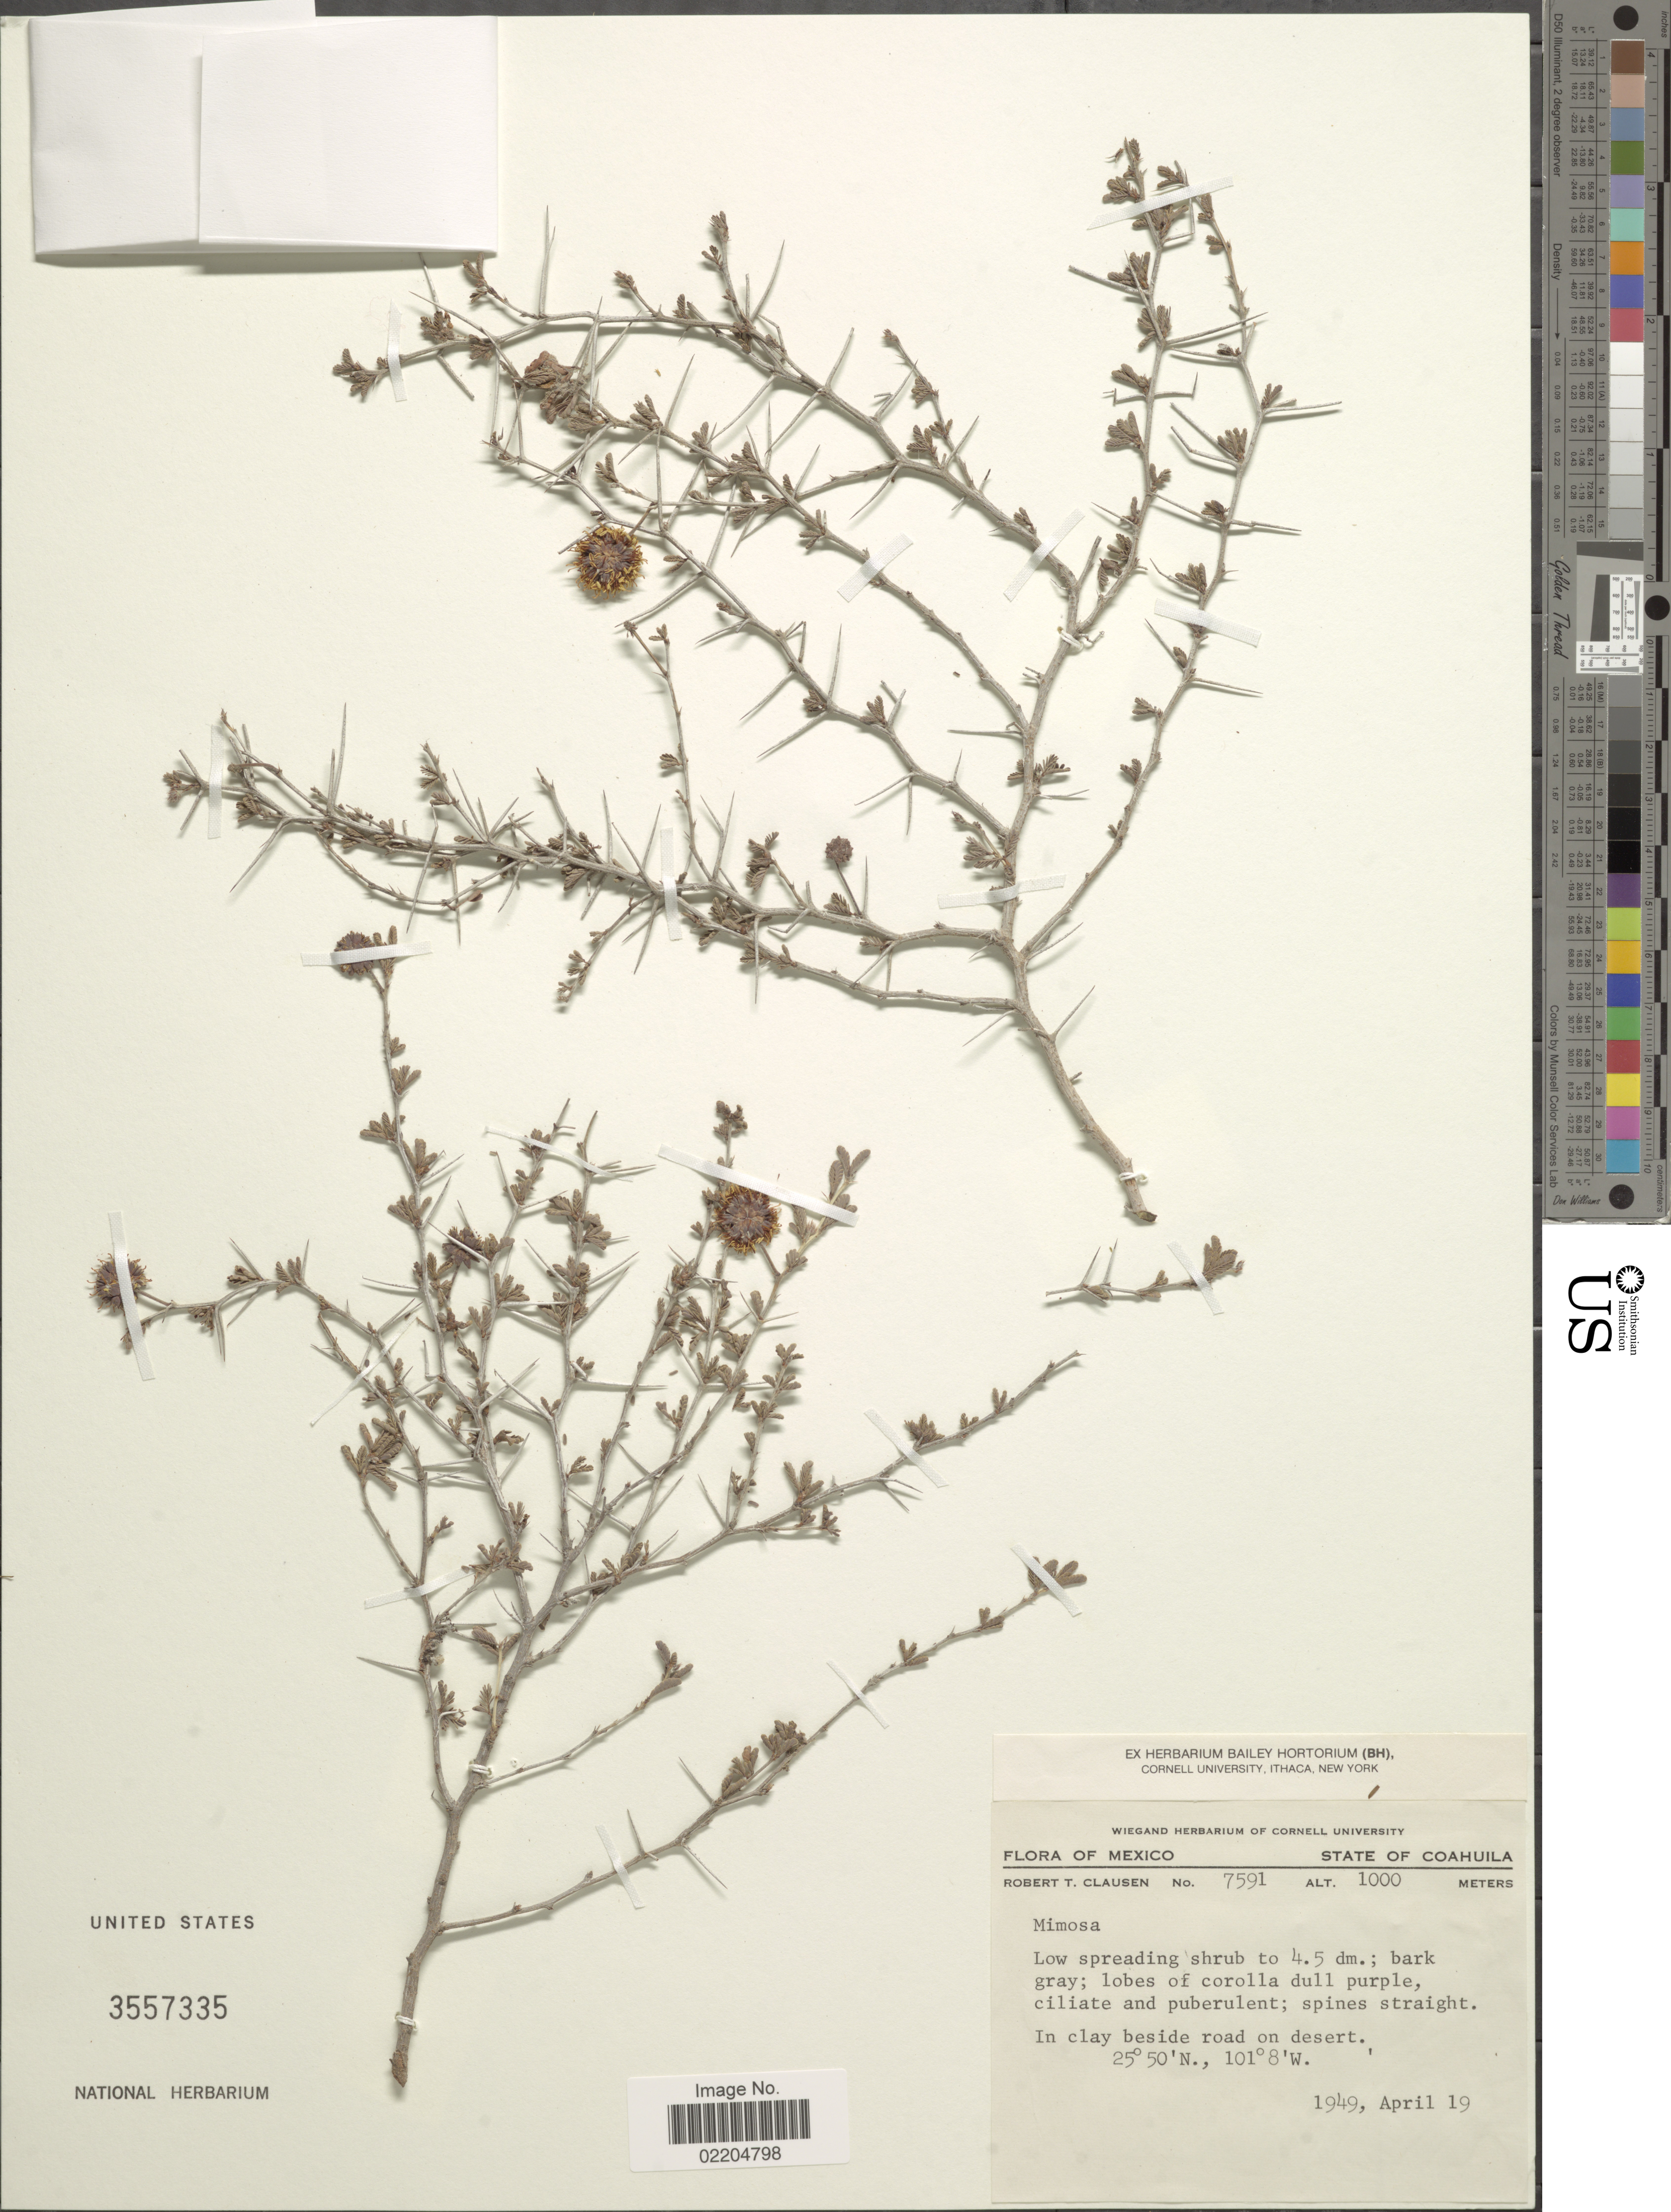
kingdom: Plantae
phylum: Tracheophyta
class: Magnoliopsida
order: Fabales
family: Fabaceae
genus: Mimosa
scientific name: Mimosa sp.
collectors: R. T. Clausen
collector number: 7591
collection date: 1949-04-19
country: Mexico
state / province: Coahuila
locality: State of Coahuila. In clay beside road on desert.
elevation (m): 1000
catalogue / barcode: US 3557335